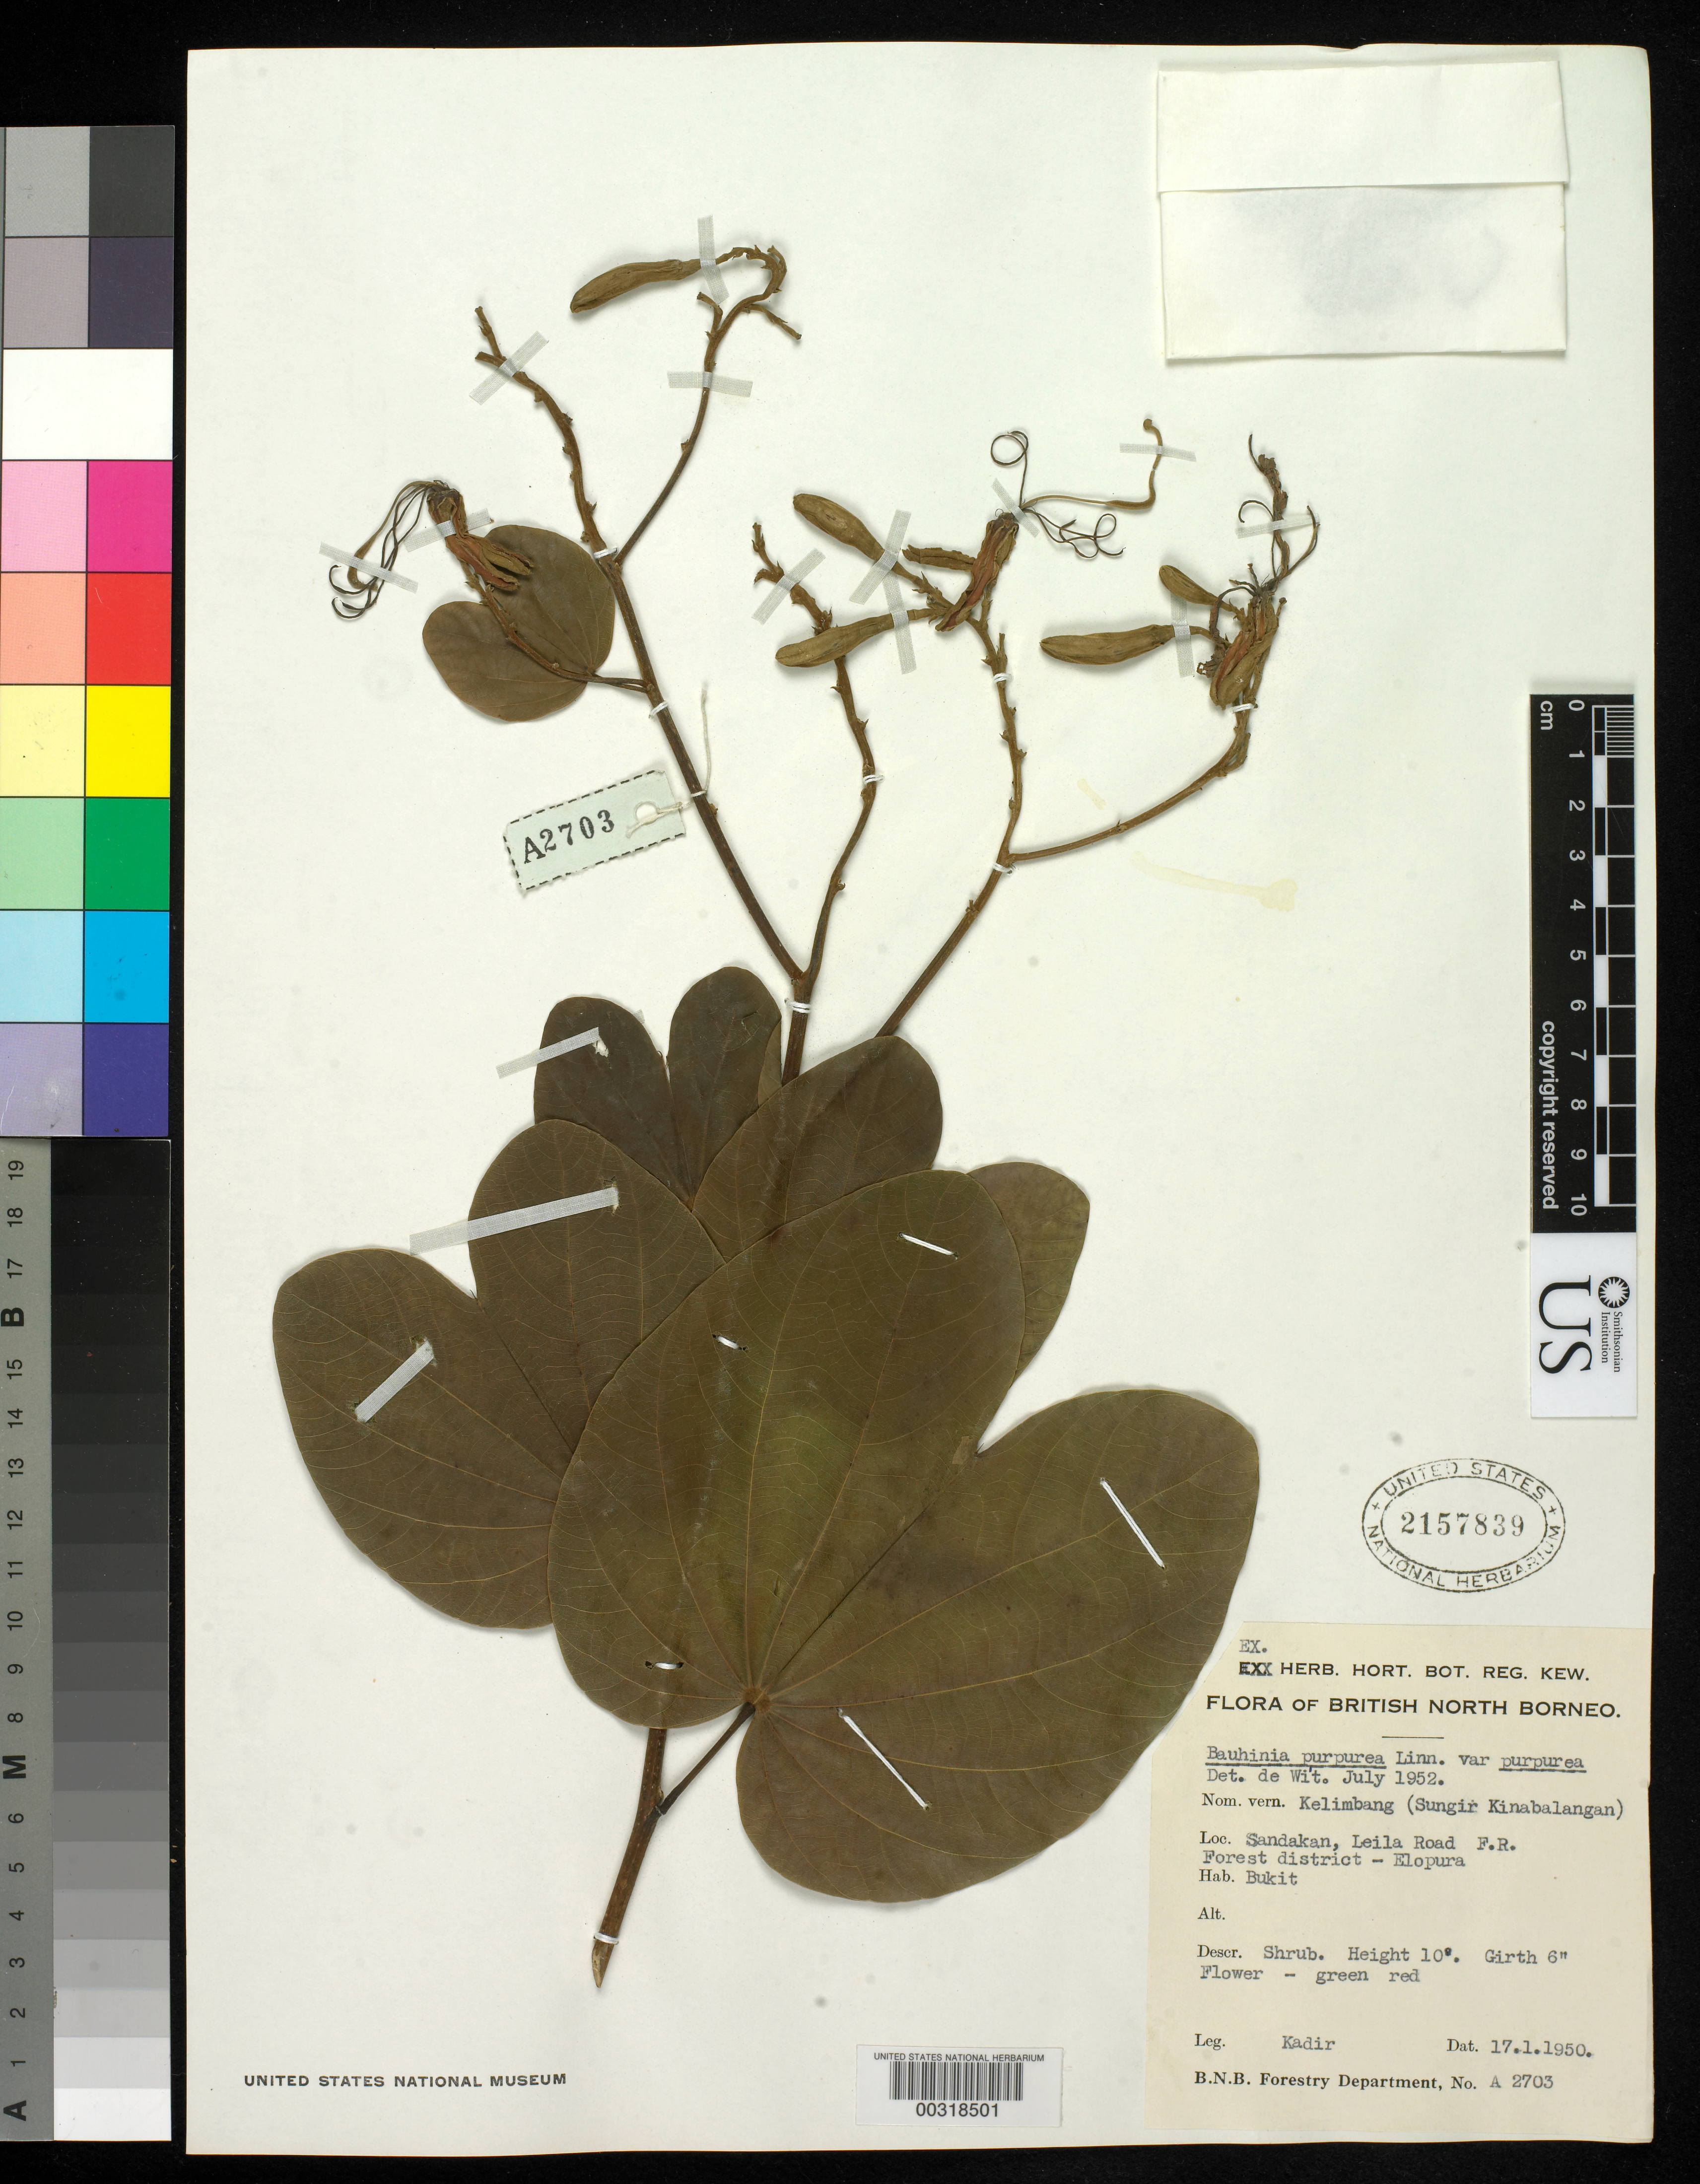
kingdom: Plantae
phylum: Tracheophyta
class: Magnoliopsida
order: Fabales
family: Fabaceae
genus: Bauhinia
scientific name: Bauhinia purpurea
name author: L.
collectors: -. Kadir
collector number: B.n.b. Forestry Dept. # A2703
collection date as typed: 17 Jan 1950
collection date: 1950-01-17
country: Malaysia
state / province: Sabah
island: Borneo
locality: Sandakan, leila road f.r. forest district - elopura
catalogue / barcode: US 2157839